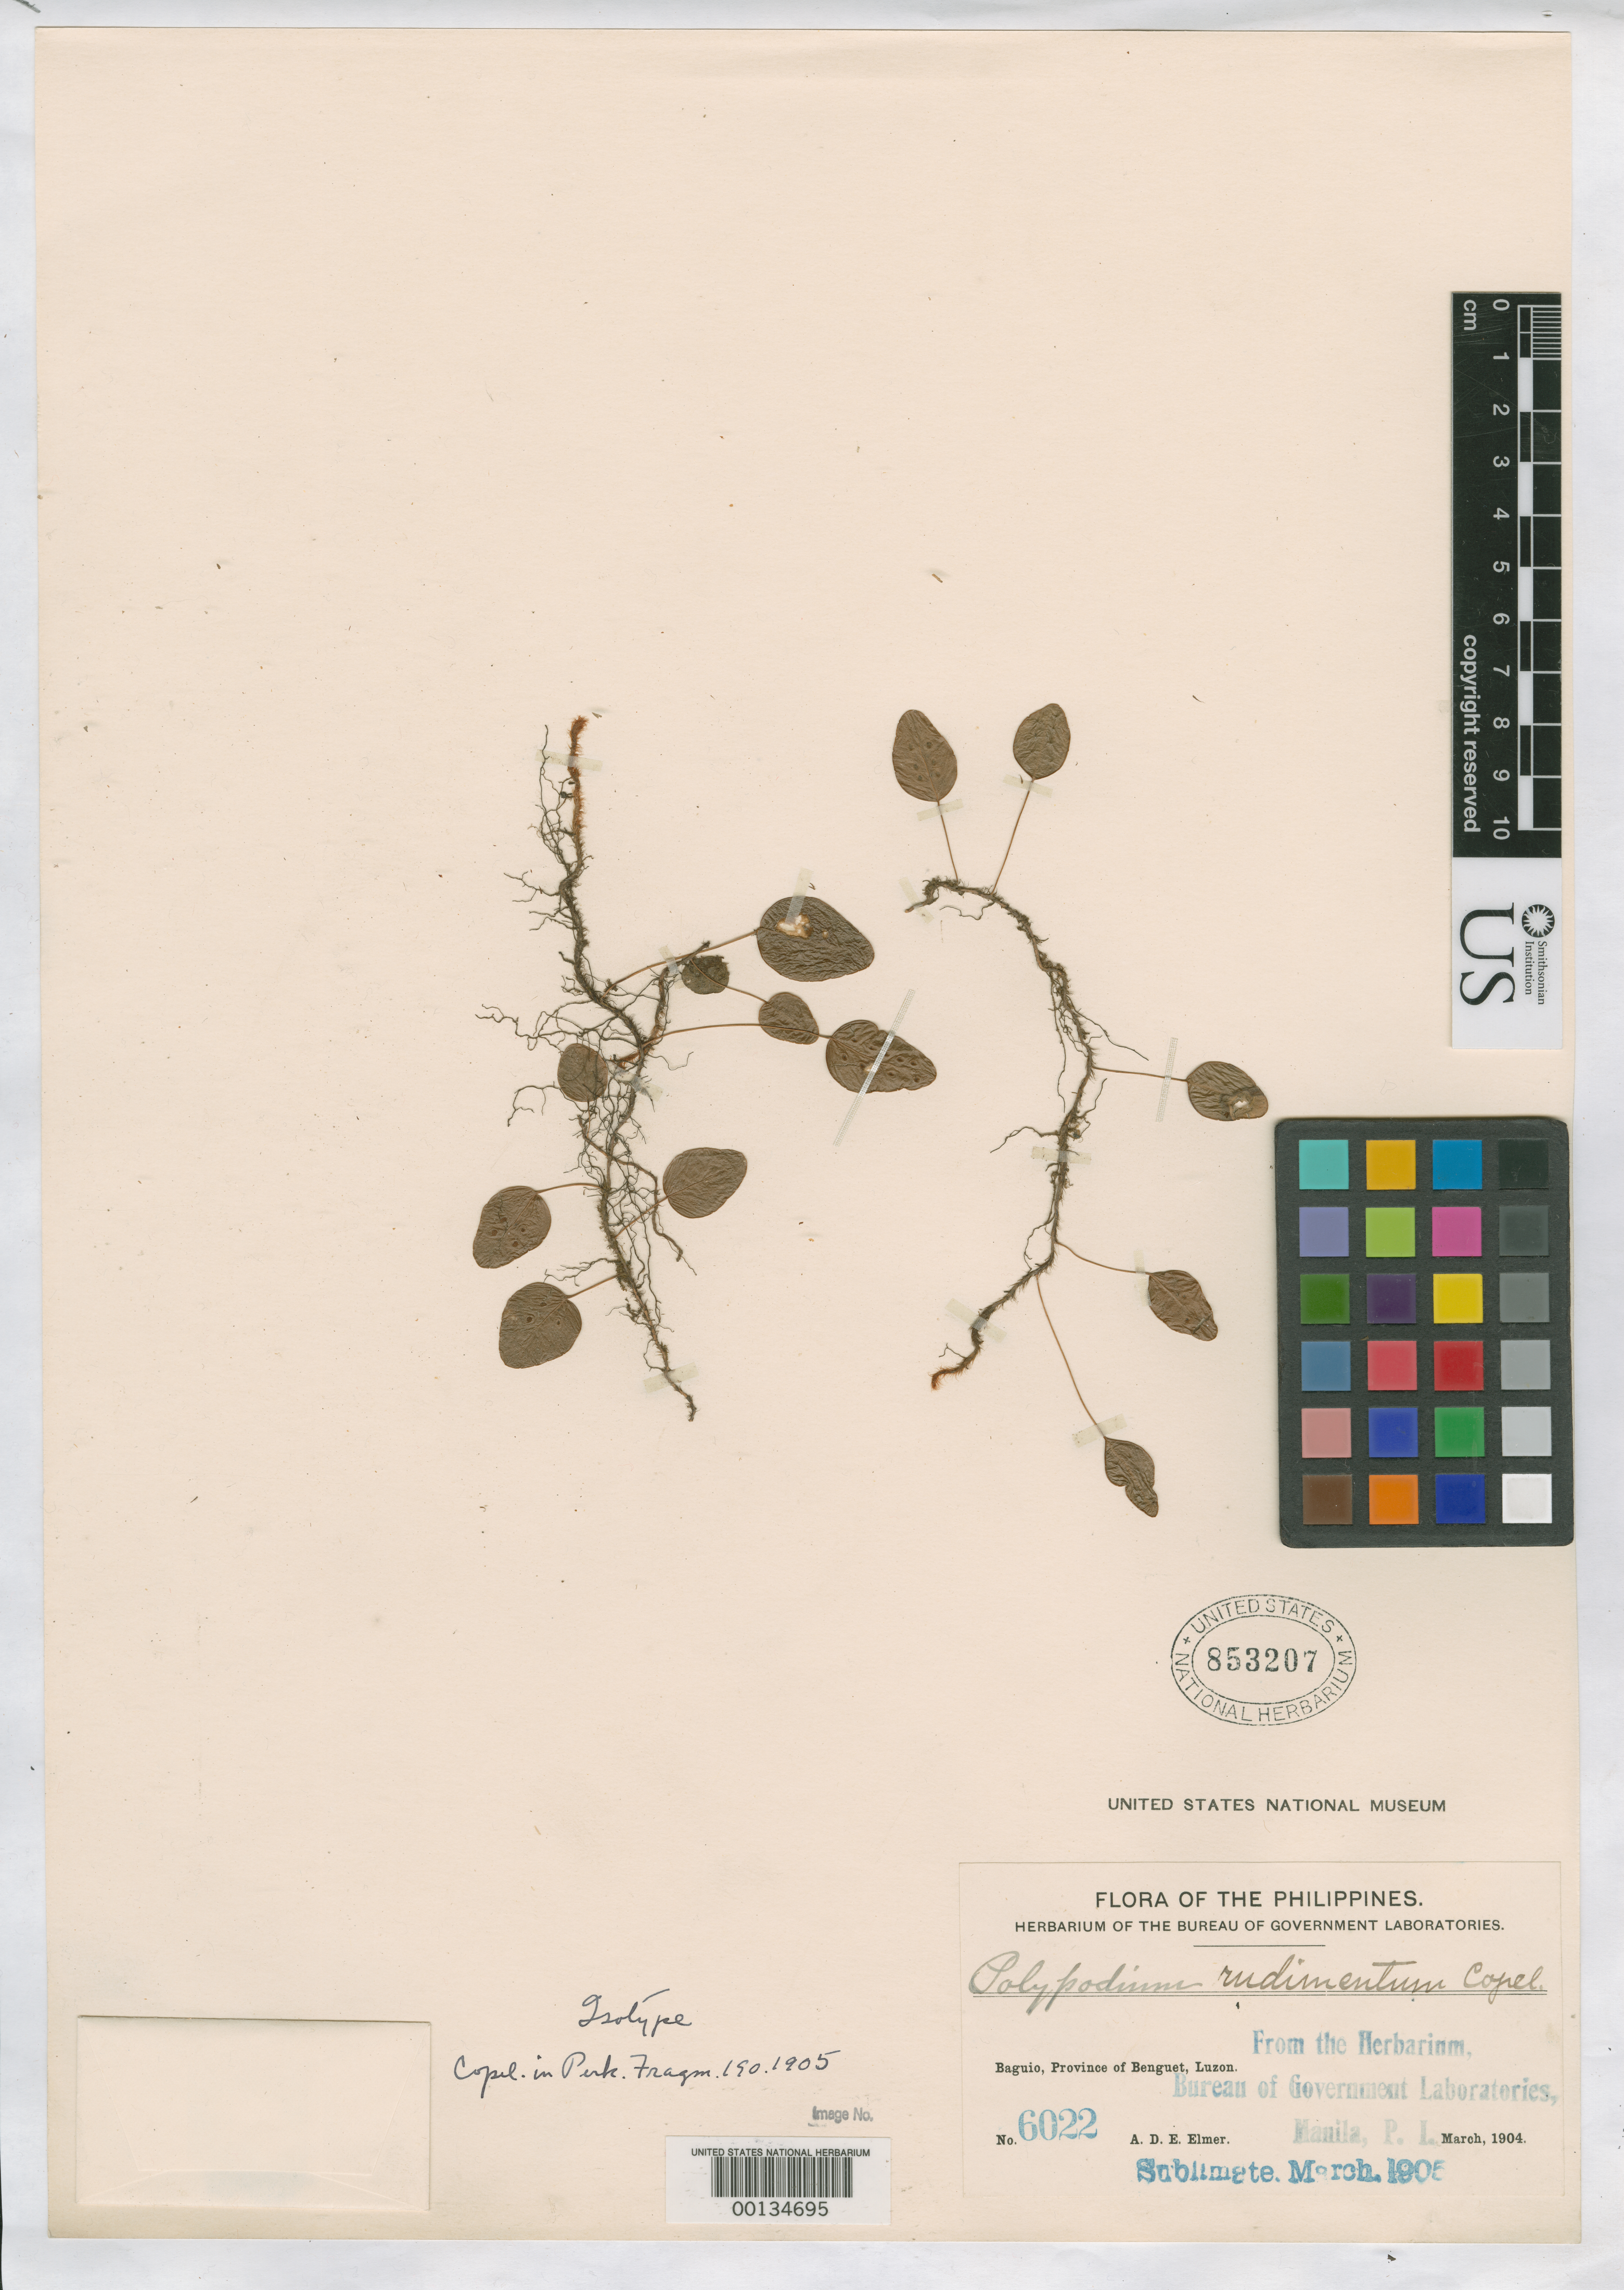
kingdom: Plantae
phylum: Tracheophyta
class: Polypodiopsida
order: Polypodiales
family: Polypodiaceae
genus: Polypodium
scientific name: Polypodium rudimentum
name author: Copel. in Perkins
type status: Type Collection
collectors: A. D. E. Elmer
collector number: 6022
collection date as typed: Mar 1904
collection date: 1904-03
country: Philippines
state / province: Cordillera (Administrative Region)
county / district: Benguet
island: Luzon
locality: Baguio.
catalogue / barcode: US 853207